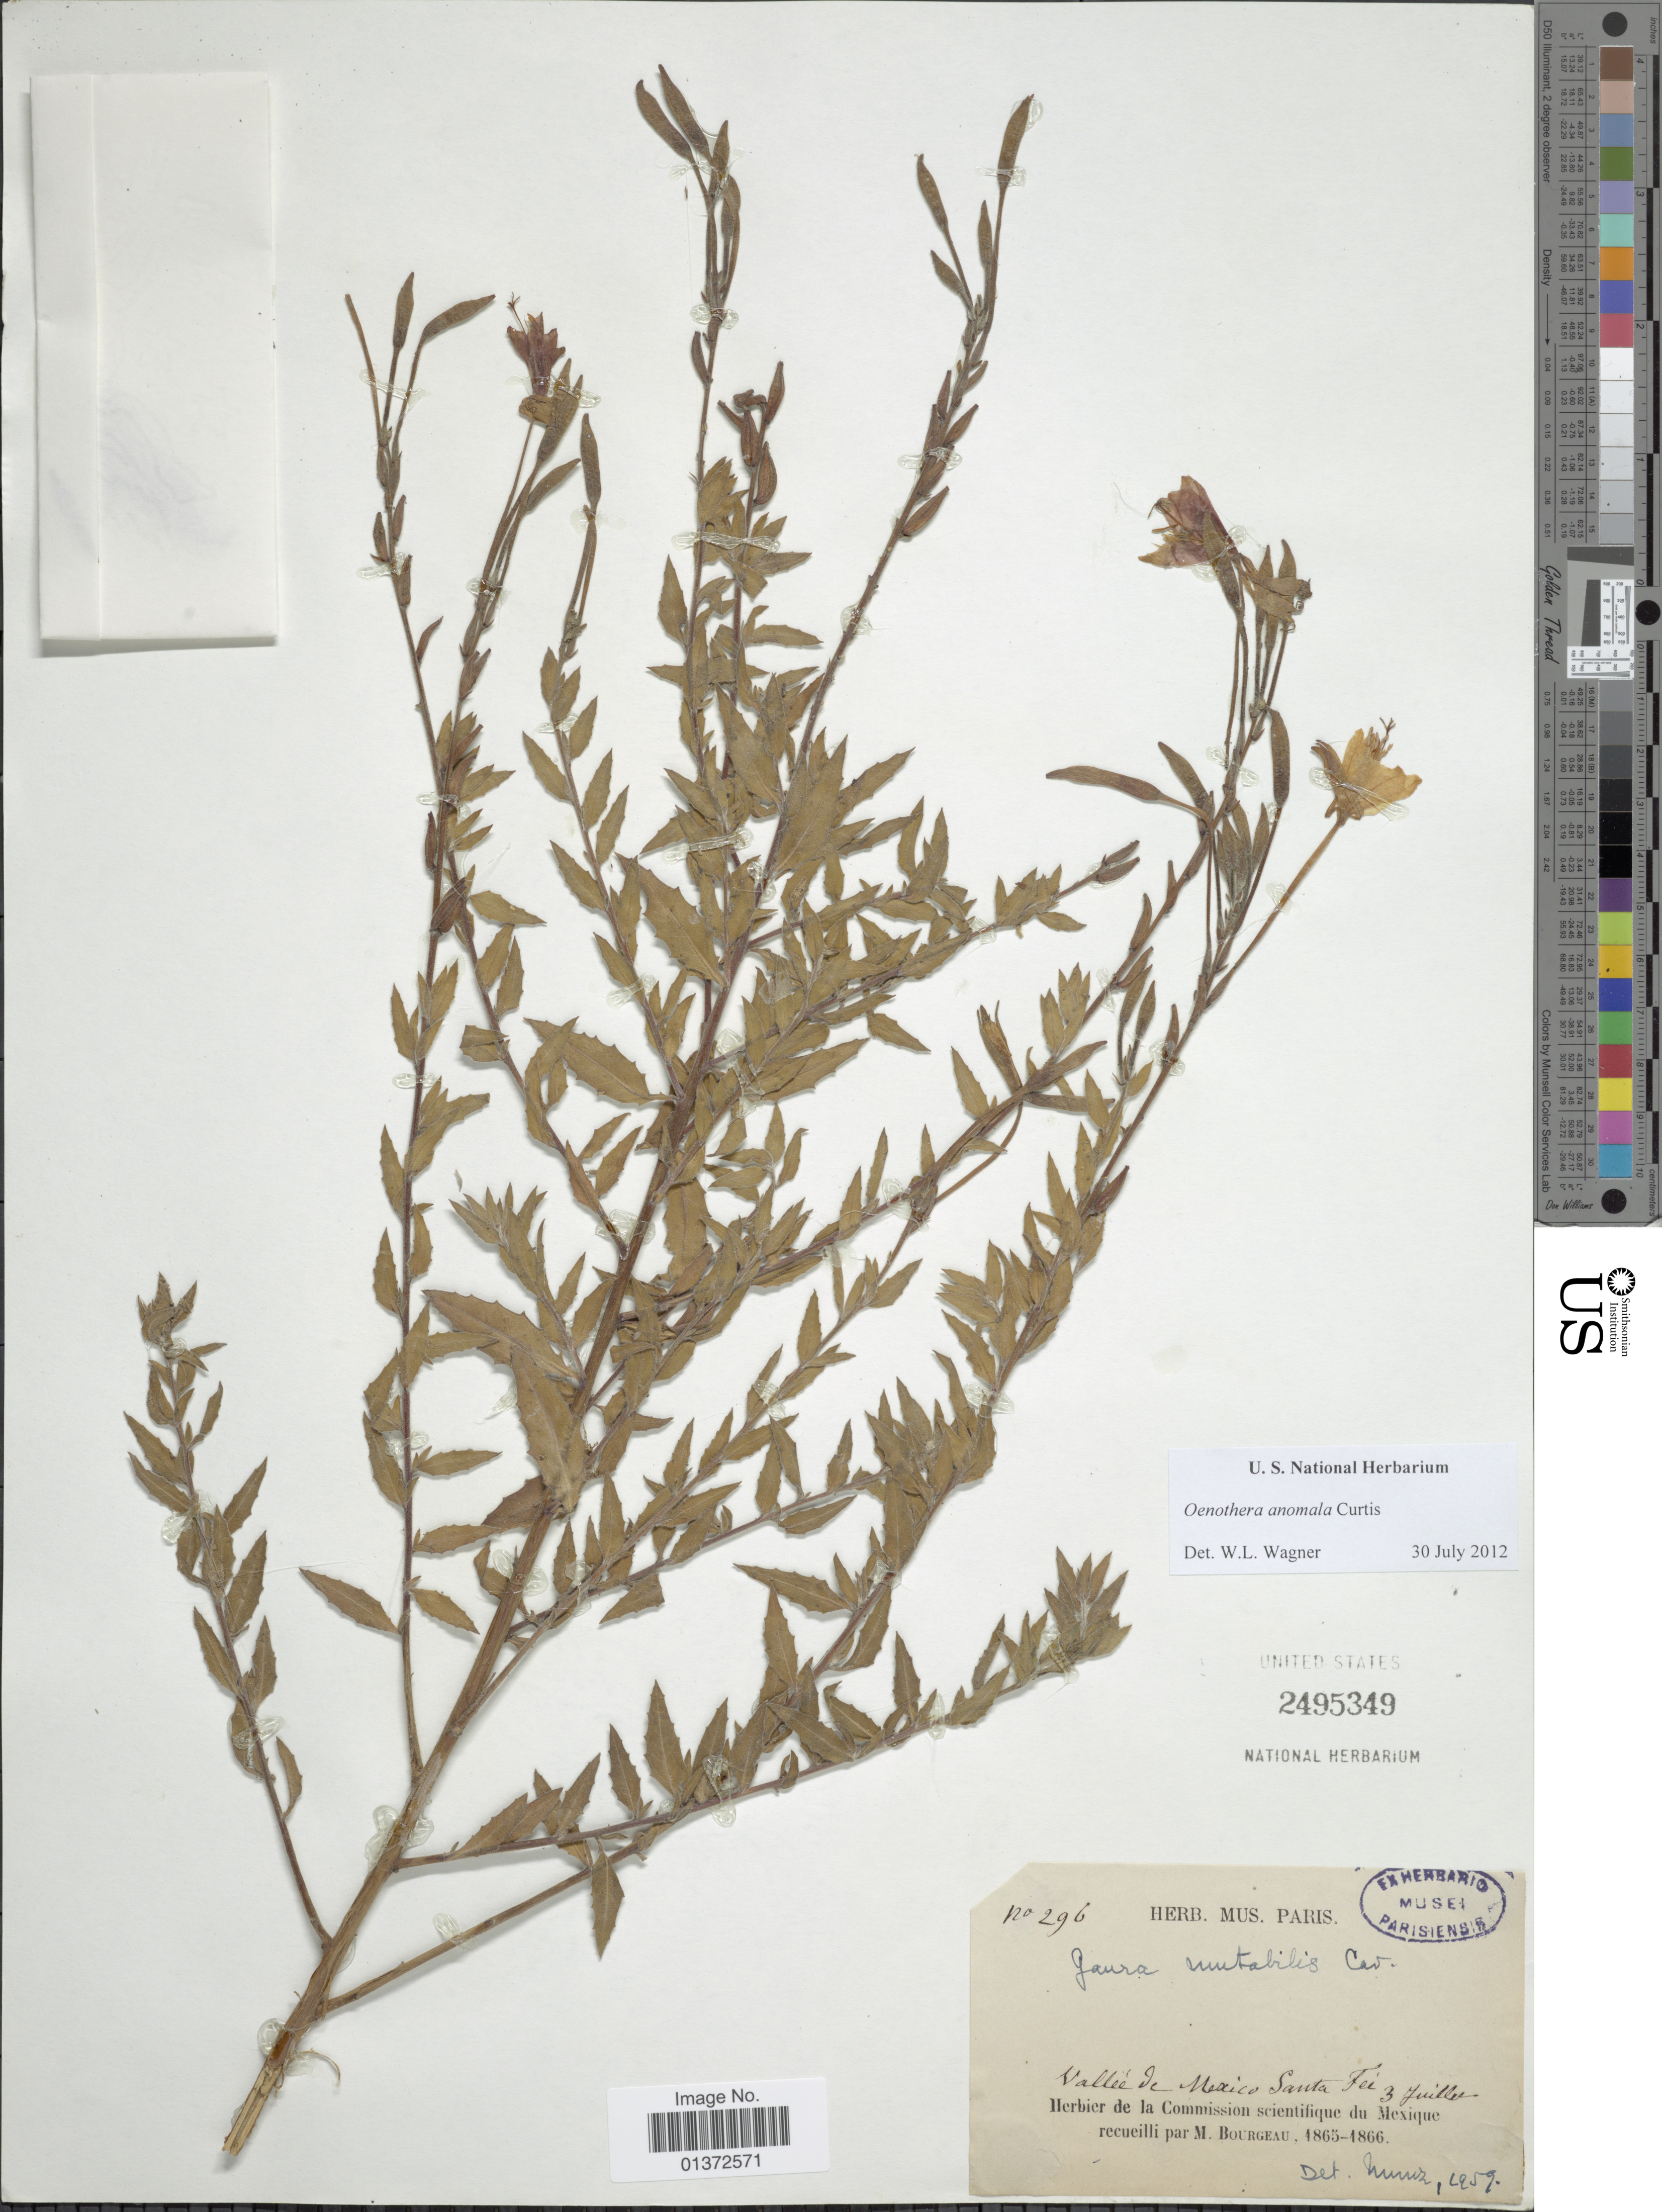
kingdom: Plantae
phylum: Tracheophyta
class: Magnoliopsida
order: Myrtales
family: Onagraceae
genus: Oenothera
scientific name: Oenothera anomala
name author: Curtis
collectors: M. Bourgeau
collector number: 296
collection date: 1865-07-03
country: Mexico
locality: Valleé de Mexico Santa Feé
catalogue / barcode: US 2495349